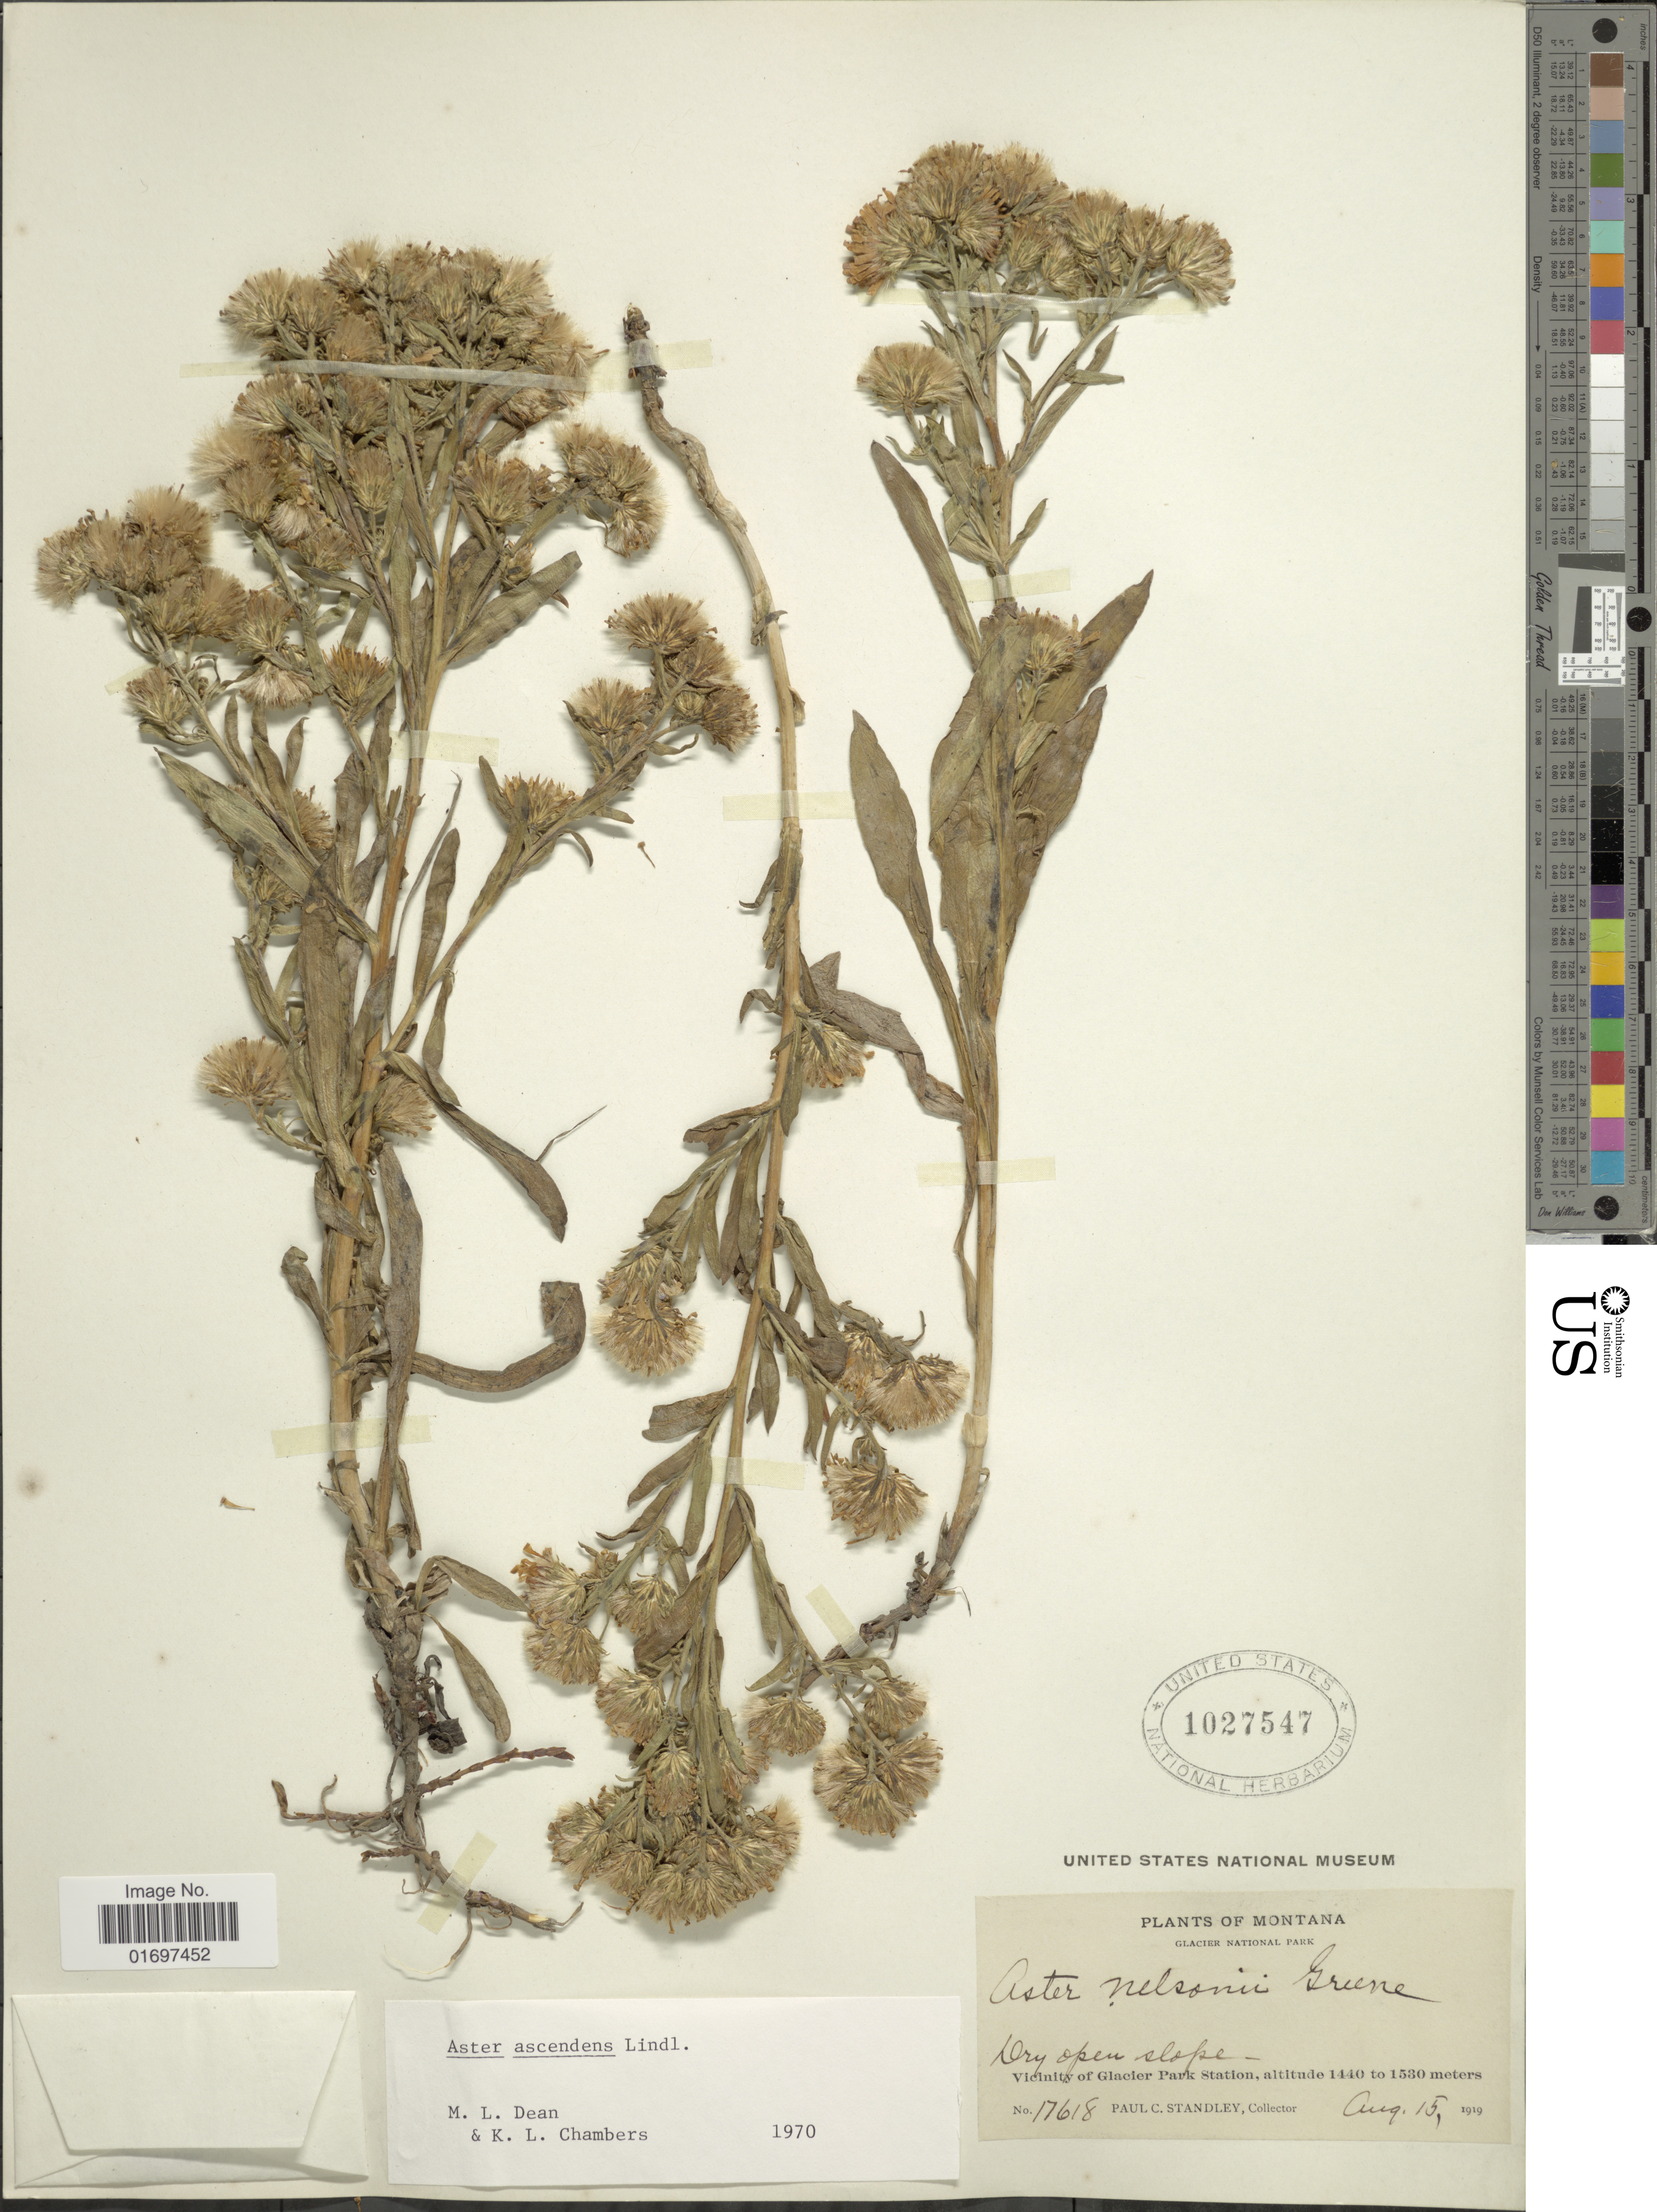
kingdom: Plantae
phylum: Tracheophyta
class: Magnoliopsida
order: Asterales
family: Asteraceae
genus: Symphyotrichum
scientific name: Symphyotrichum ascendens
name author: (Lindl.) G.L. Nesom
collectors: P. C. Standley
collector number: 17618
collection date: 1919-08-15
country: United States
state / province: Montana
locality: Montana. Glacier National Park. Dry open slope. Vicinity of Glacier Park Station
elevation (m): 1440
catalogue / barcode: US 1027547